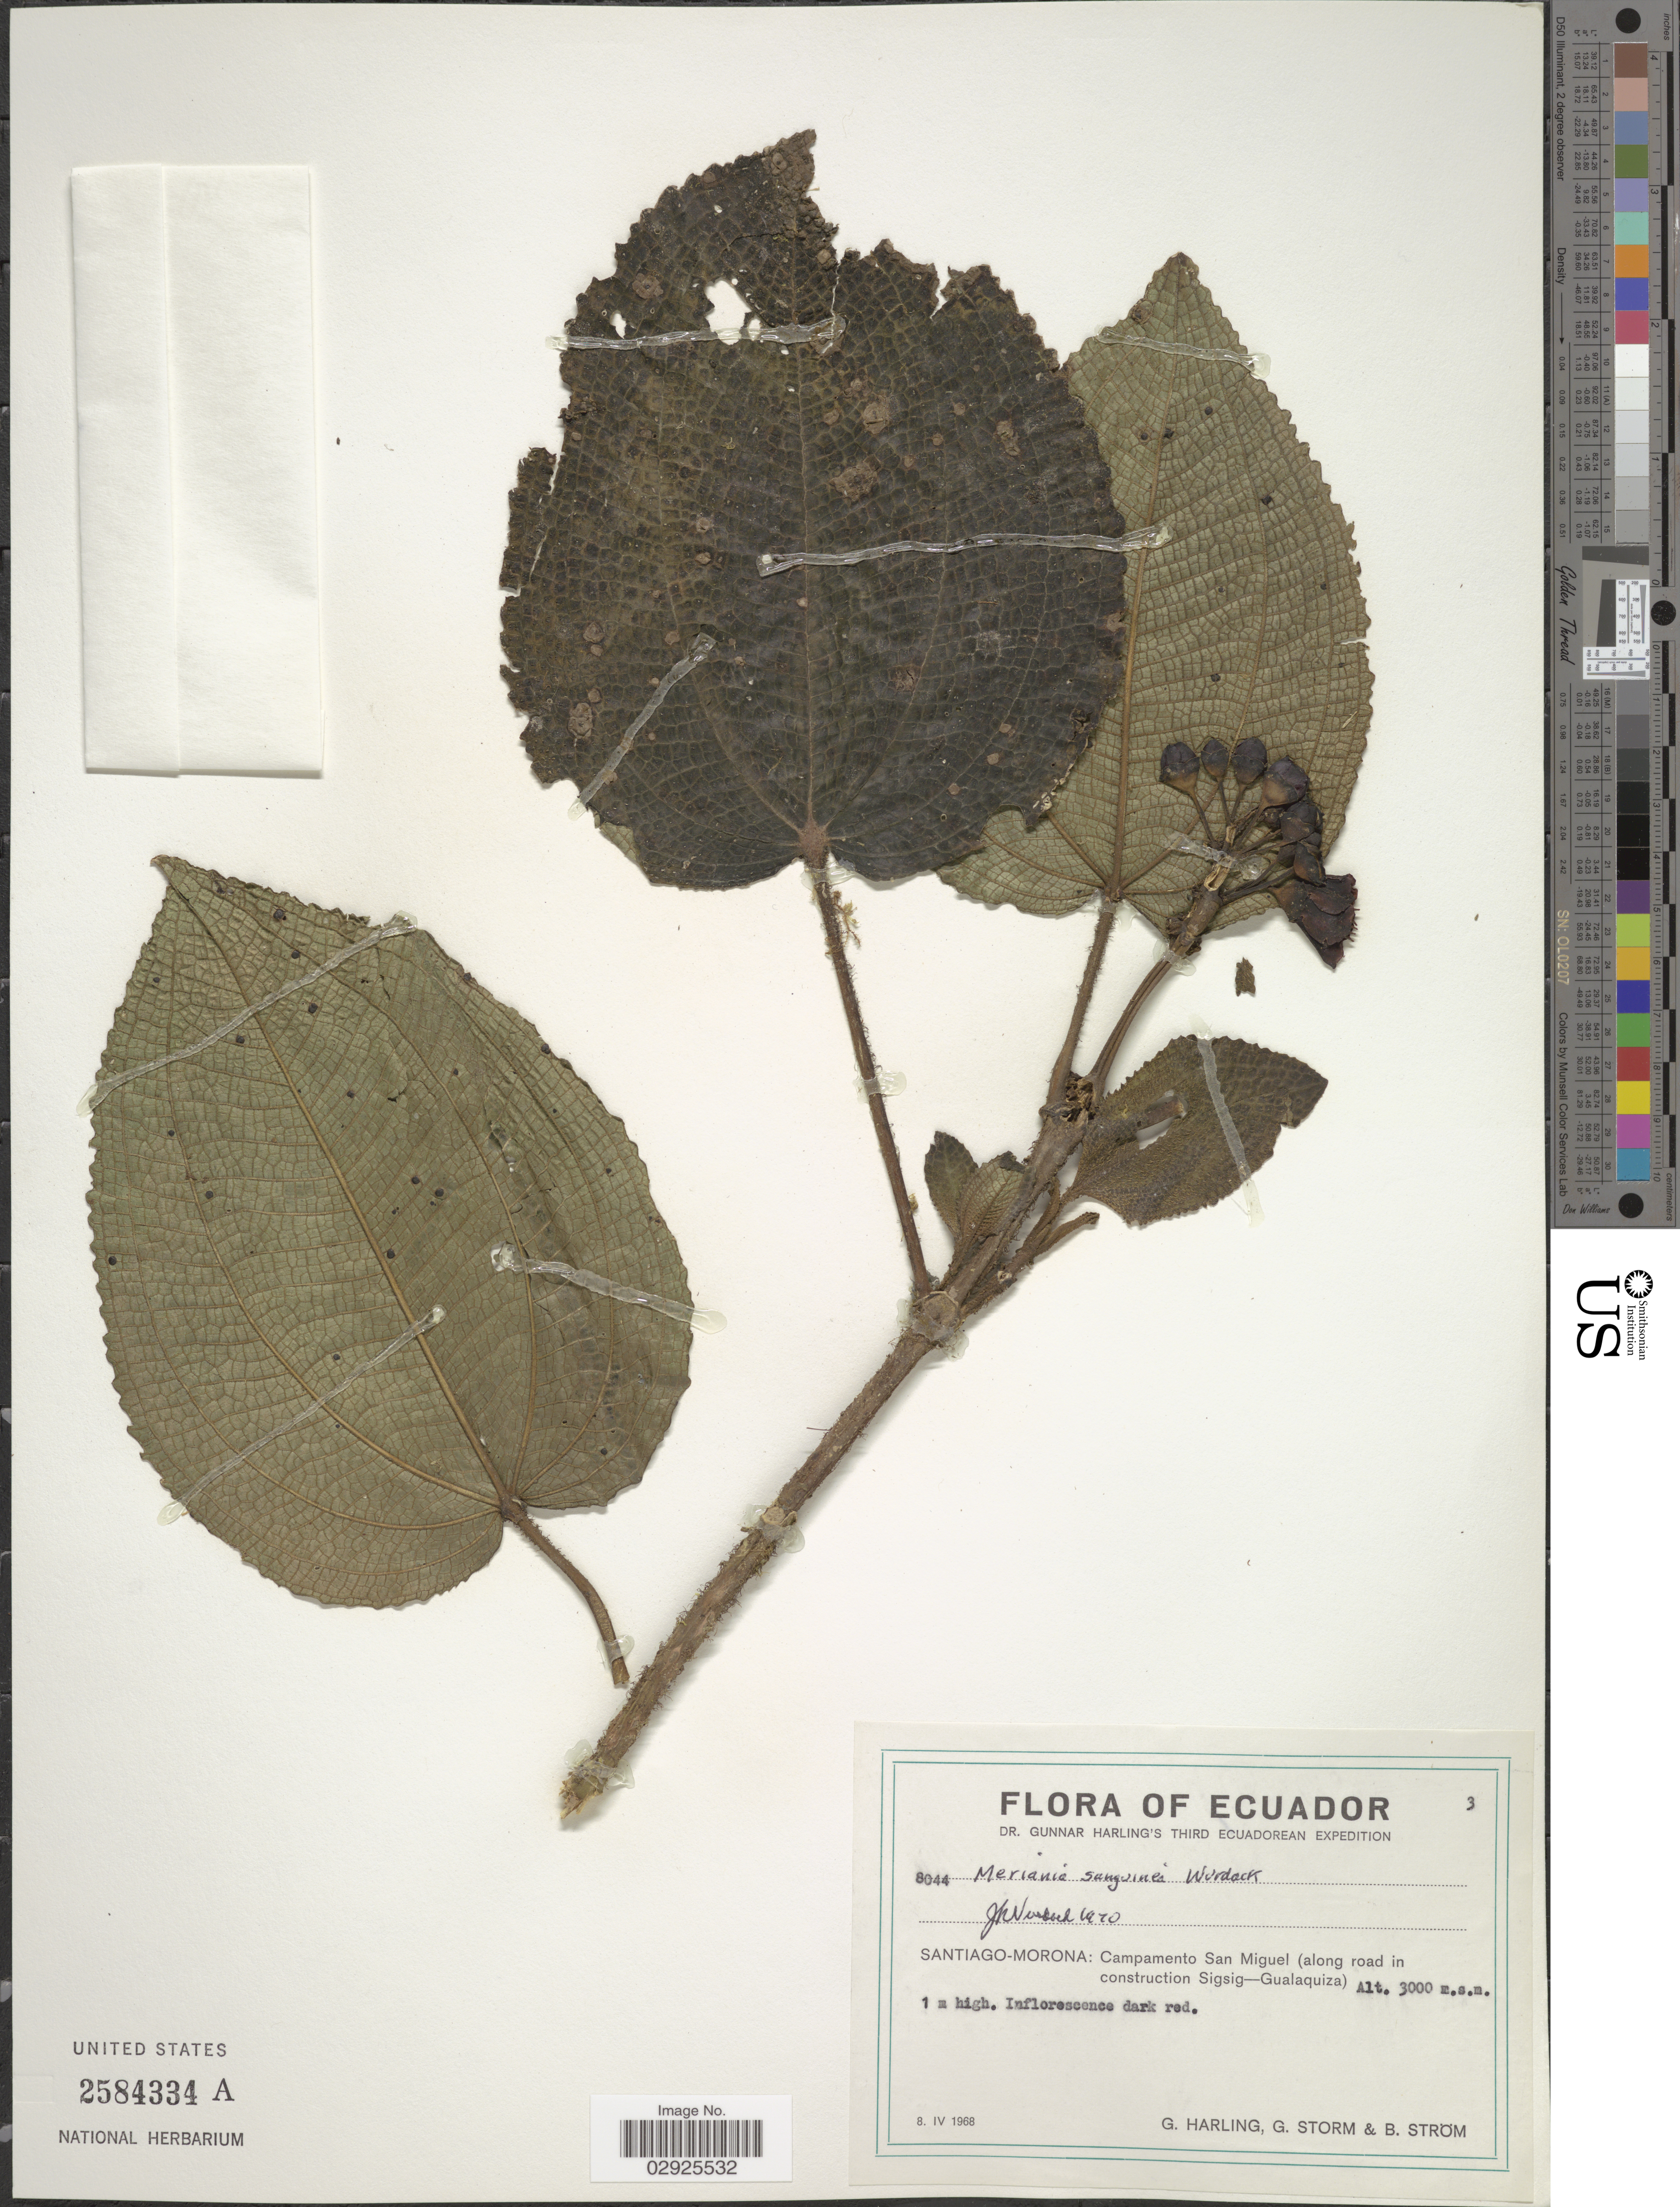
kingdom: Plantae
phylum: Tracheophyta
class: Magnoliopsida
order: Myrtales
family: Melastomataceae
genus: Meriania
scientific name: Meriania sanguinea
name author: Wurdack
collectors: G. Harling, G. Storm & B. Ström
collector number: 8044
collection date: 1968-04-08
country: Ecuador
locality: Santiago-Morona: Campamento San Miguel (along road in construction Sigsig-Gualaquiza).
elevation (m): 3000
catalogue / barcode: US 2584334A